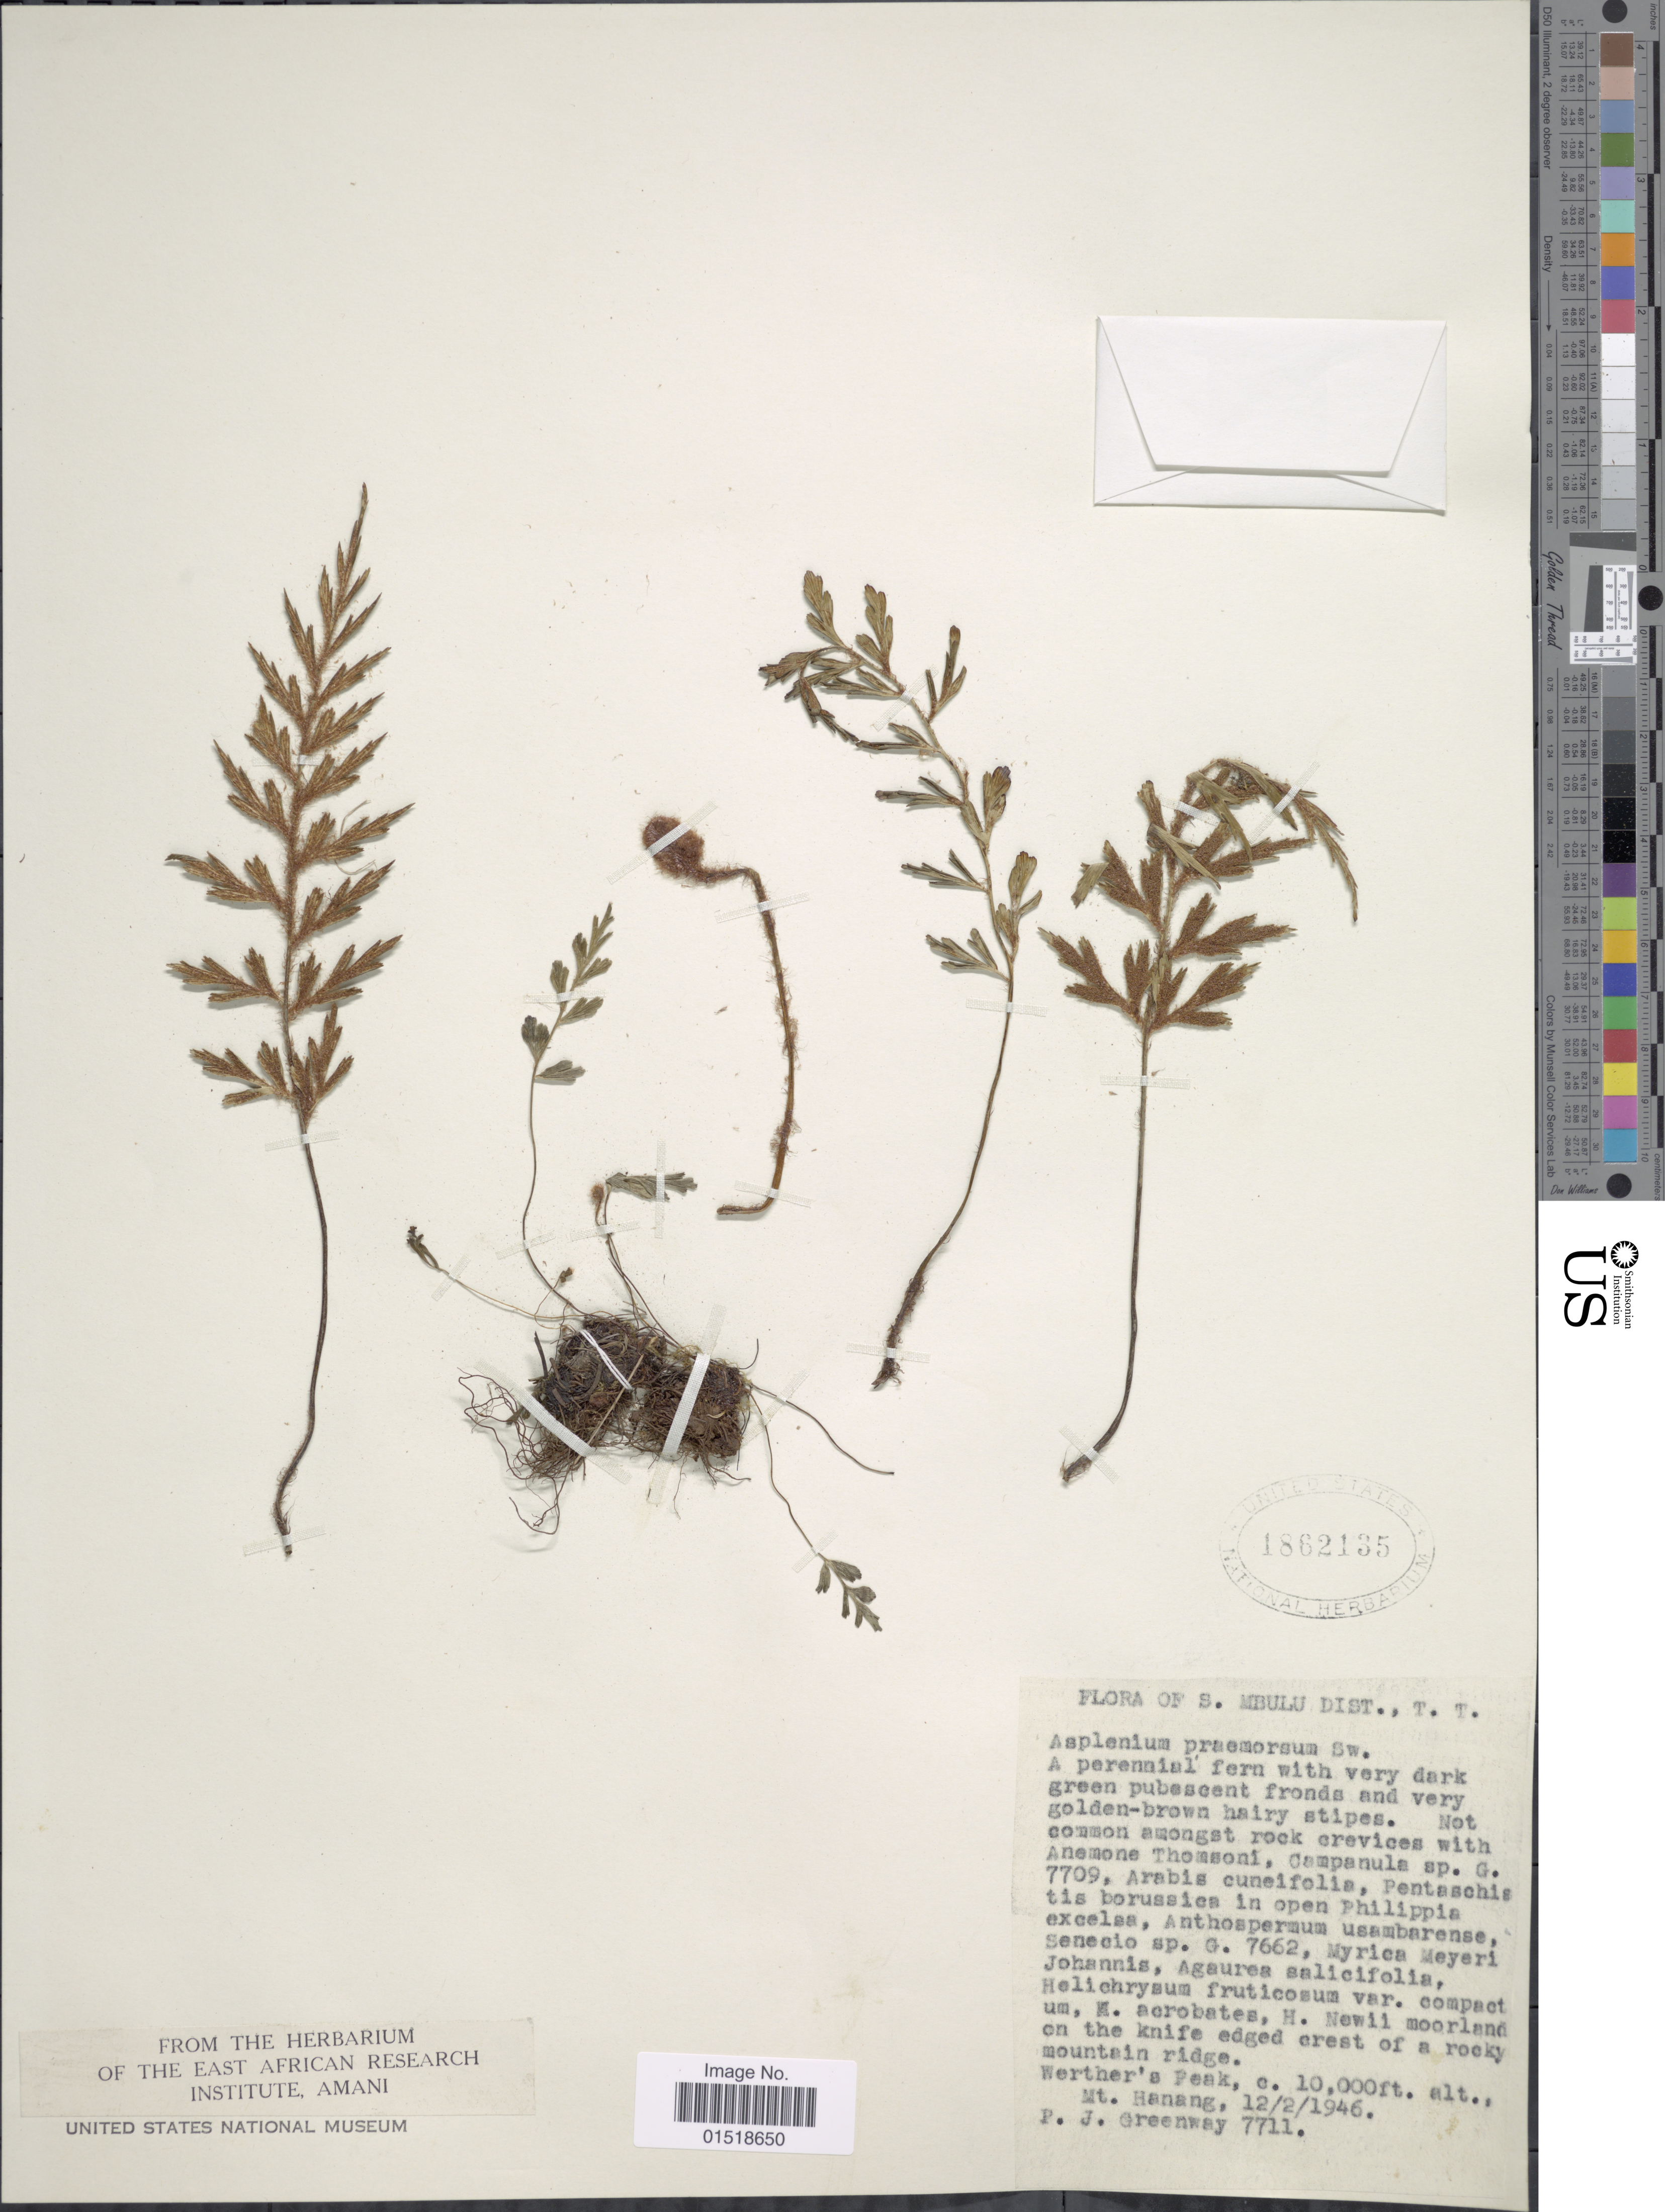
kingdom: Plantae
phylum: Tracheophyta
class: Polypodiopsida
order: Polypodiales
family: Aspleniaceae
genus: Asplenium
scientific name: Asplenium aethiopicum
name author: (Burm. f.) Bech.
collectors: P. J. Greenway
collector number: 7711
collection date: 1946-02-12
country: Solomon Islands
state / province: Solomon Islands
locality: S. Mbulu Dist., T.T. Werther's Peak, Mt. Hanang.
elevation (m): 3048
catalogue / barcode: US 1862135